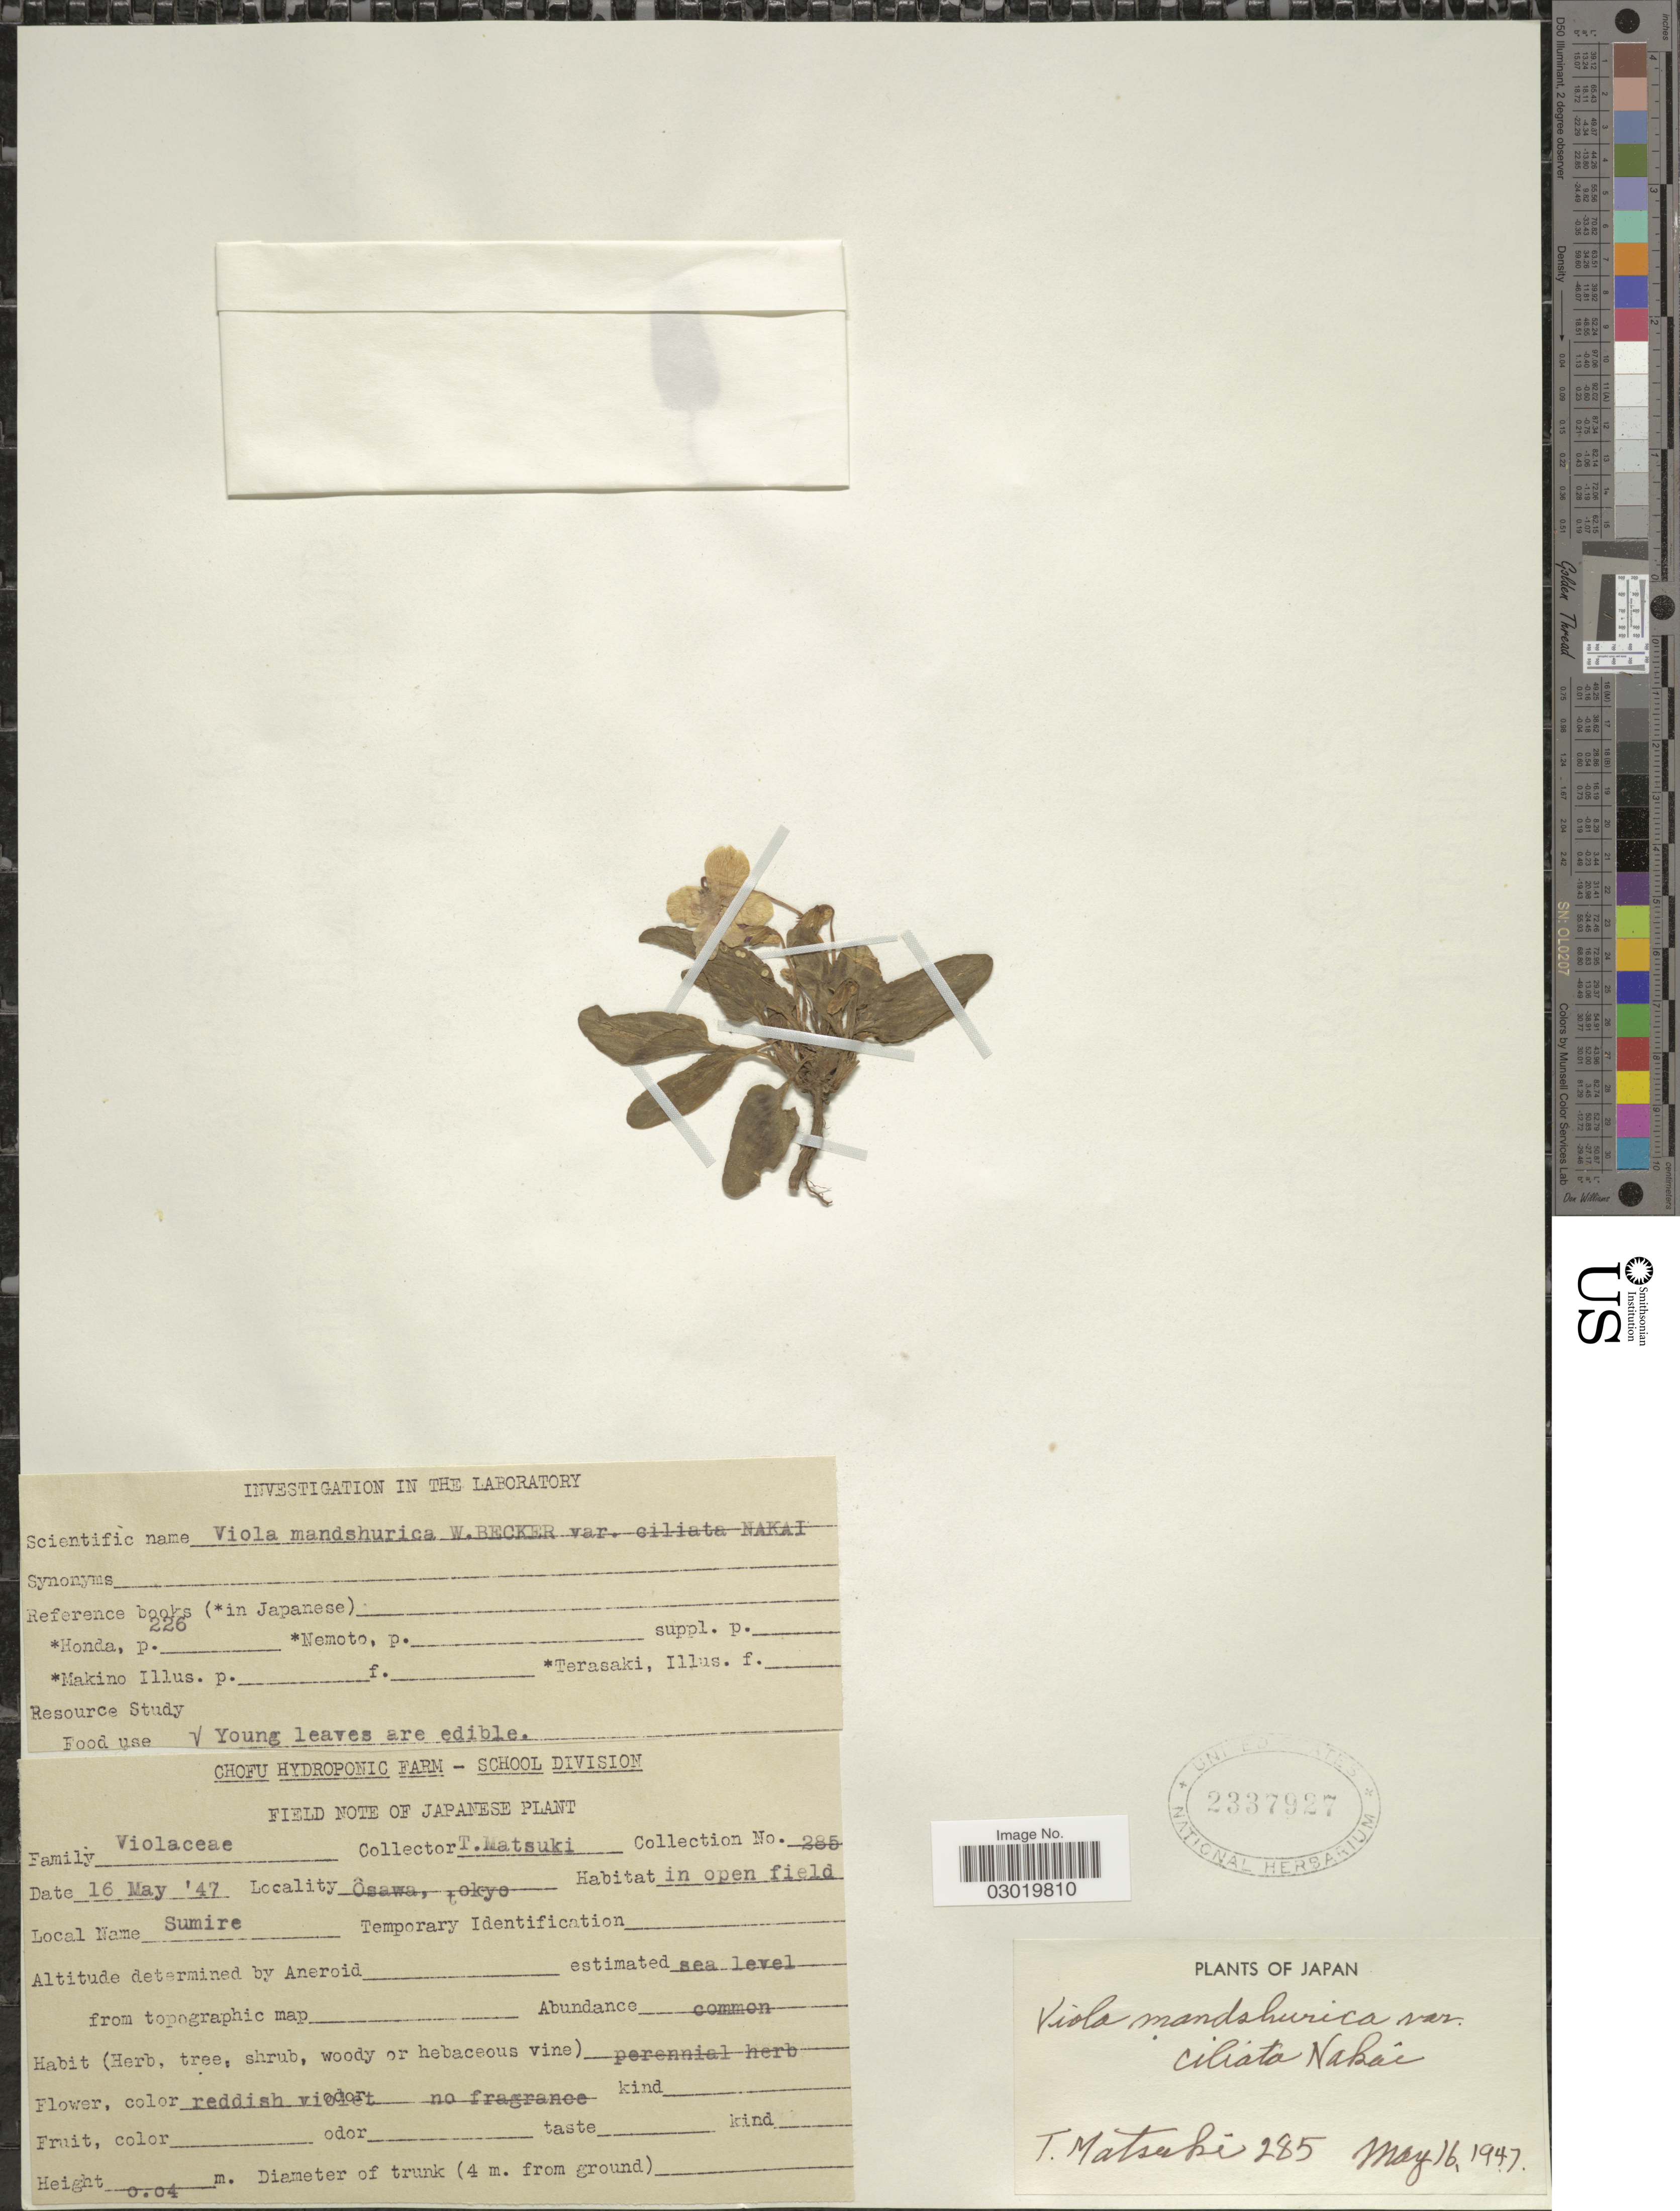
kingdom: Plantae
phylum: Tracheophyta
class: Magnoliopsida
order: Malpighiales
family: Violaceae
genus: Viola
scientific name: Viola mandshurica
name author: W. Becker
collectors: T. Matsuki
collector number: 285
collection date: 1947-05-16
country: Japan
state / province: Tokyo, Federal City of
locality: Ôsawa, Tokyo.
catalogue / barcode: US 2337927